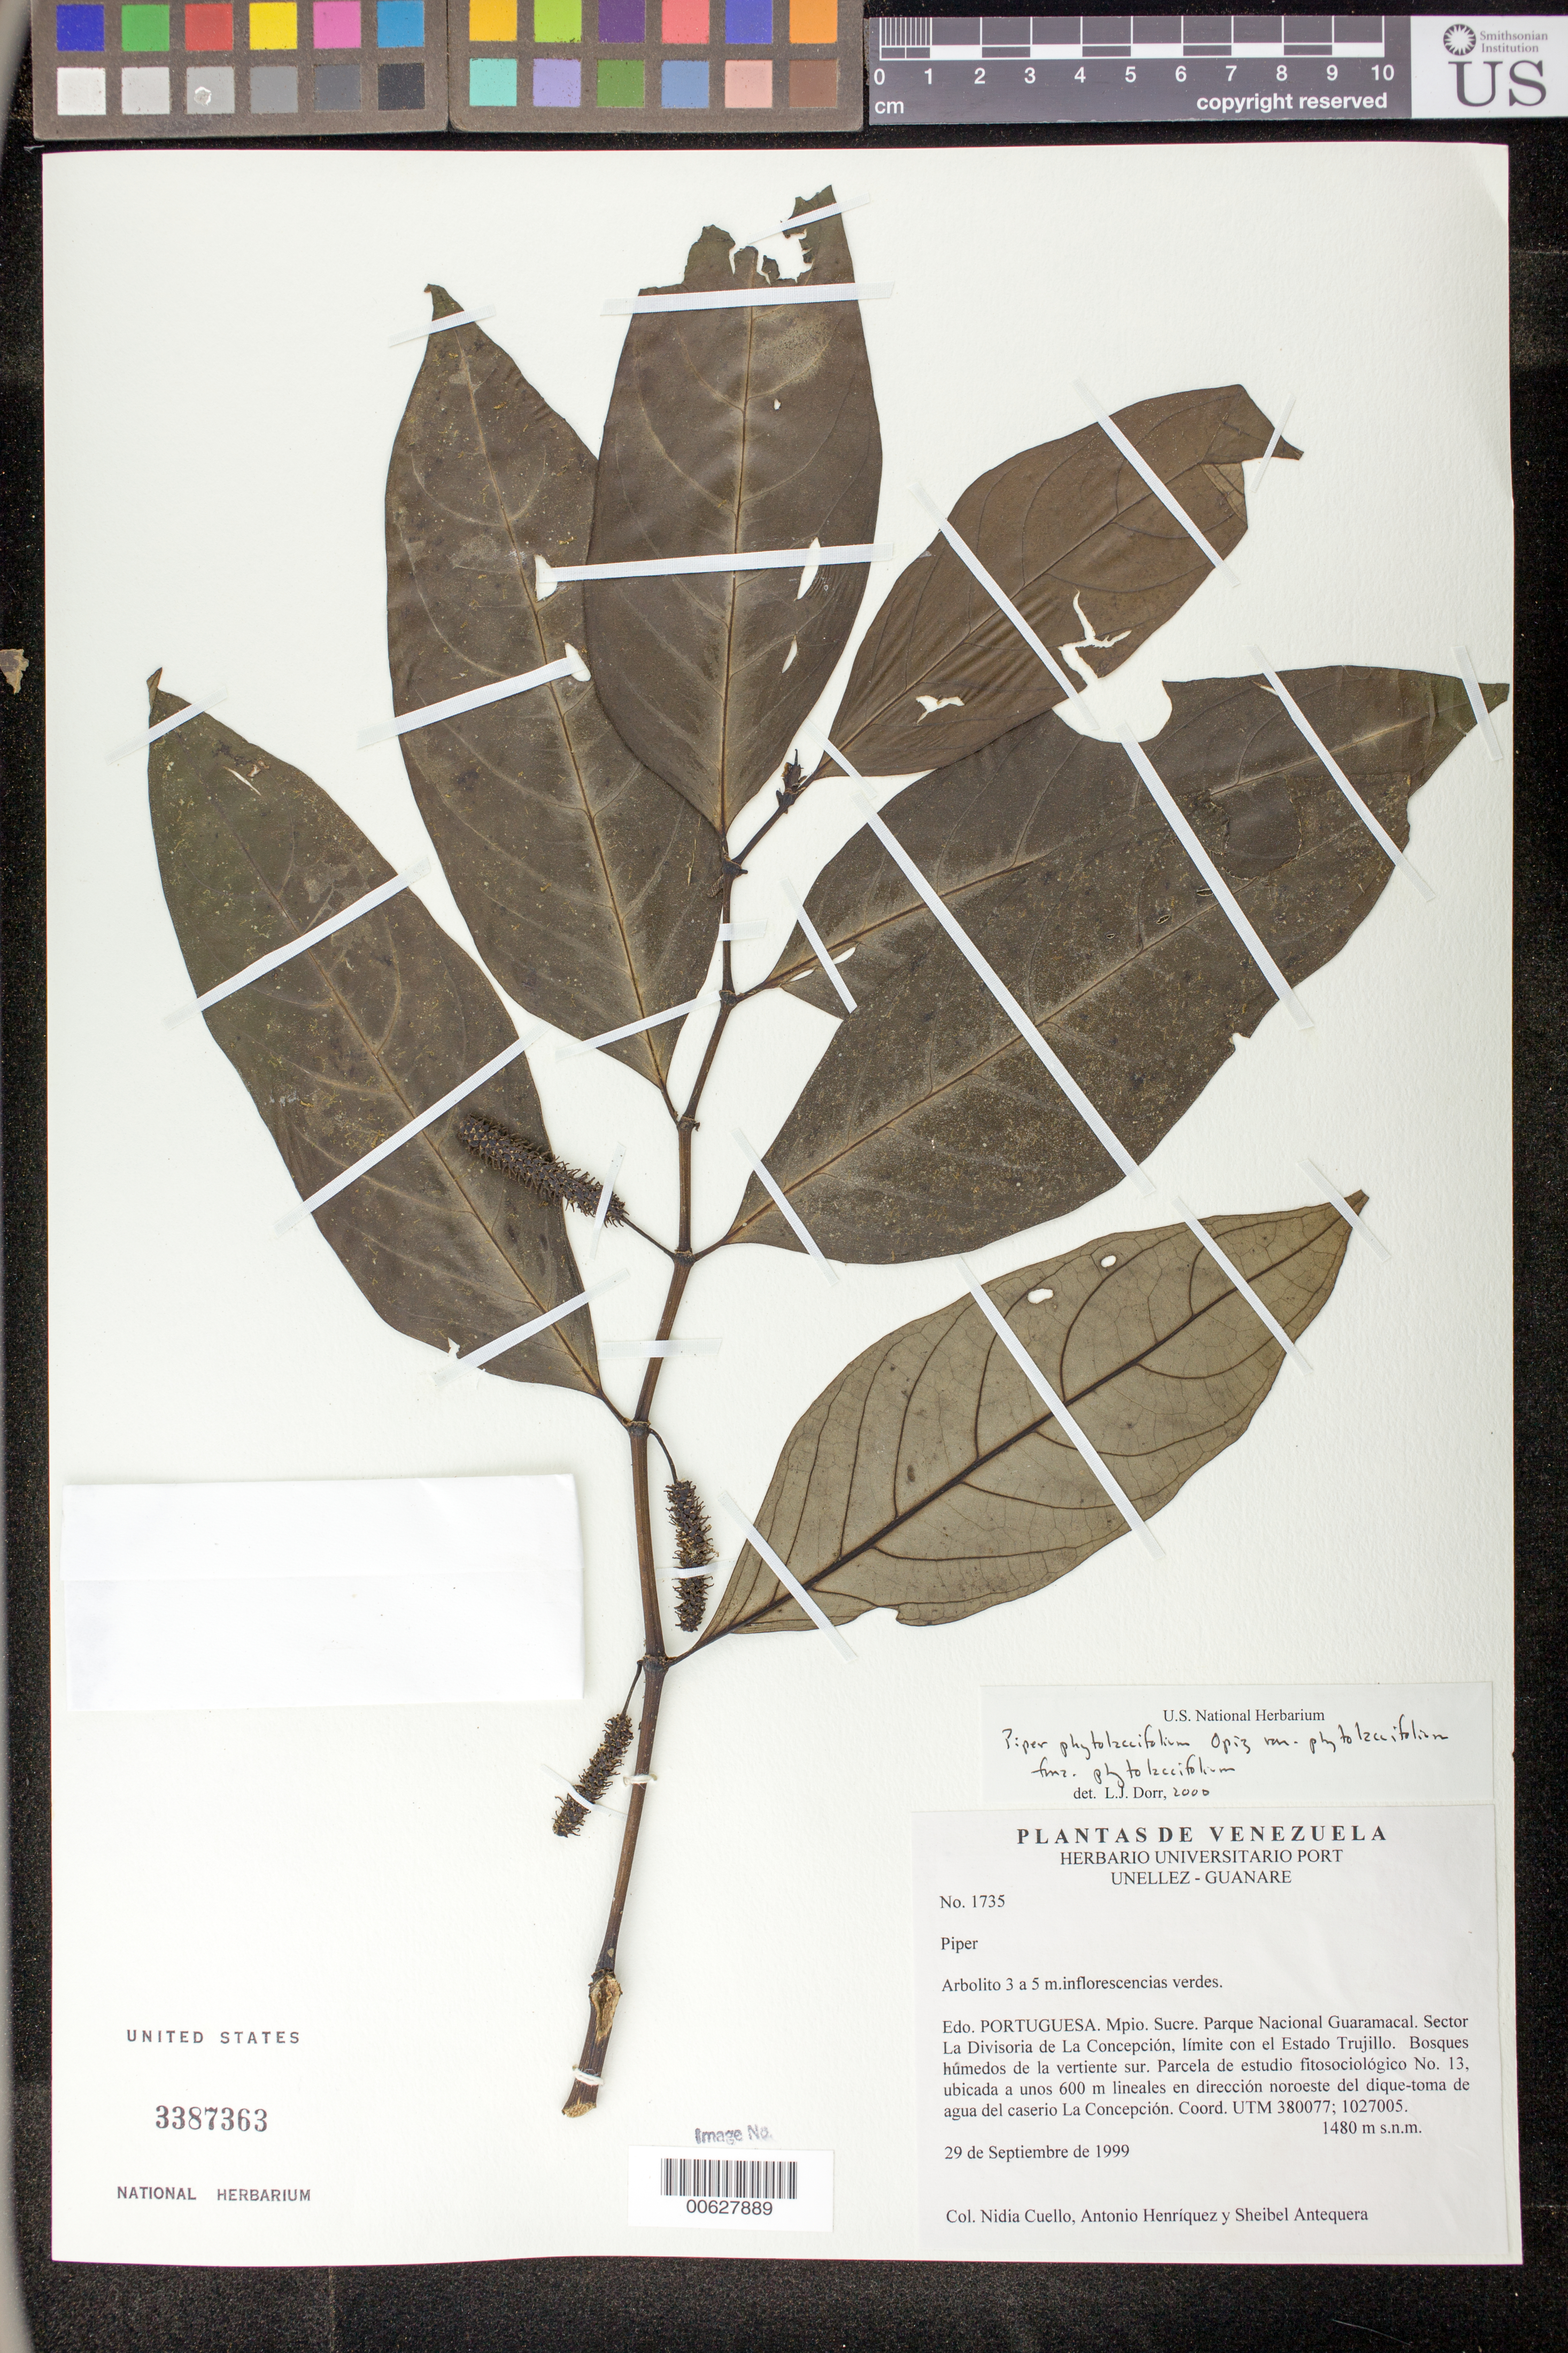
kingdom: Plantae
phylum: Tracheophyta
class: Magnoliopsida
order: Piperales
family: Piperaceae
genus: Piper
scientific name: Piper phytolaccifolium var. phytolaccifolium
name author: Opiz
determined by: Dorr, L. J., (BOT), Smithsonian Institution - National Museum of Natural History (UNITED STATES)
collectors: N. L. Cuello, A. Henríquez & S. Antequera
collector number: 1735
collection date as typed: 29 Sep 1999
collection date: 1999-09-29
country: Venezuela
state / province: Portuguesa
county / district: Sucre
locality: Parque Nacional Guaramacal. Sector La Divisoria de La Concepción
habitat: Bosques húmedos de la vertiente sur, parcela de estudio fitosociológico No. 13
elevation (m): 1480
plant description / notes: PORT, US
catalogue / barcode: US 3387363